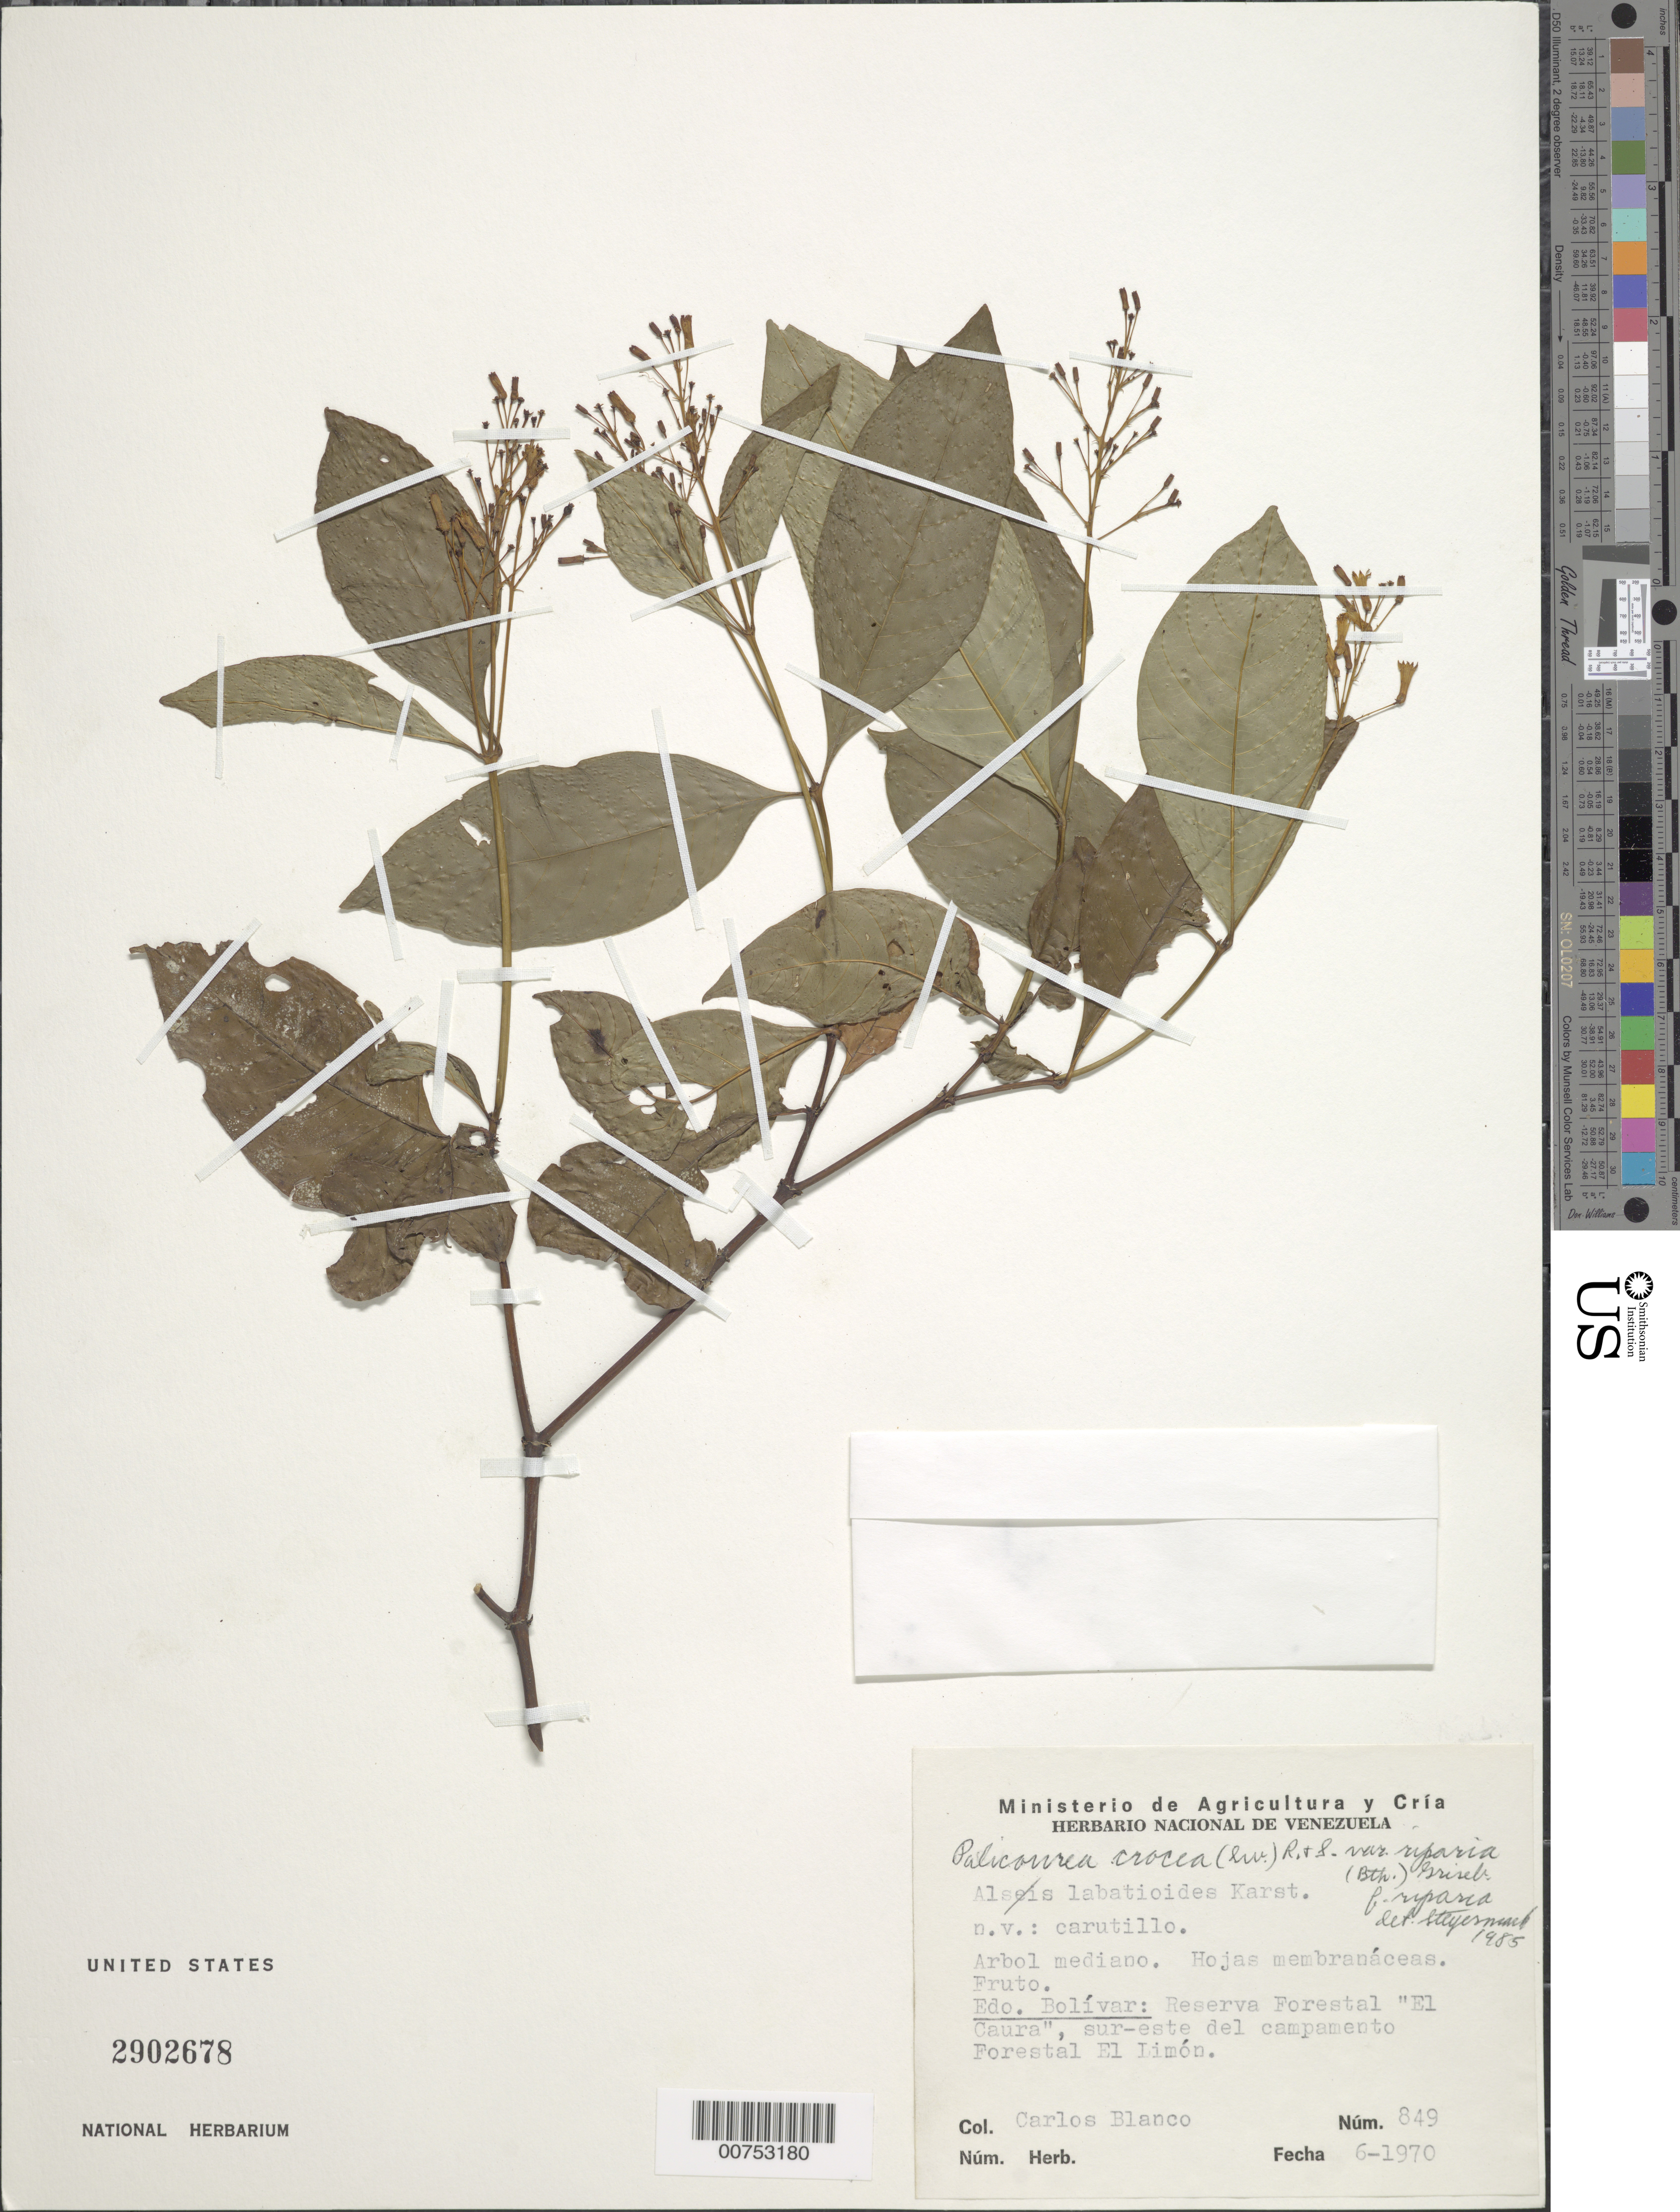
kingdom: Plantae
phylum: Tracheophyta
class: Magnoliopsida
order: Gentianales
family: Rubiaceae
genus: Palicourea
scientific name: Palicourea crocea f. riparia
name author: (Benth.) Griseb.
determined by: Steyermark, Julian A., (VEN)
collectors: C. A. Blanco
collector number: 849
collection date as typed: Jun-70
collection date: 1970-06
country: Venezuela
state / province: Bolívar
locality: Reserva Forestal "El Caura", SE del campamento Forestal El Limon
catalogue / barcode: US 2902678